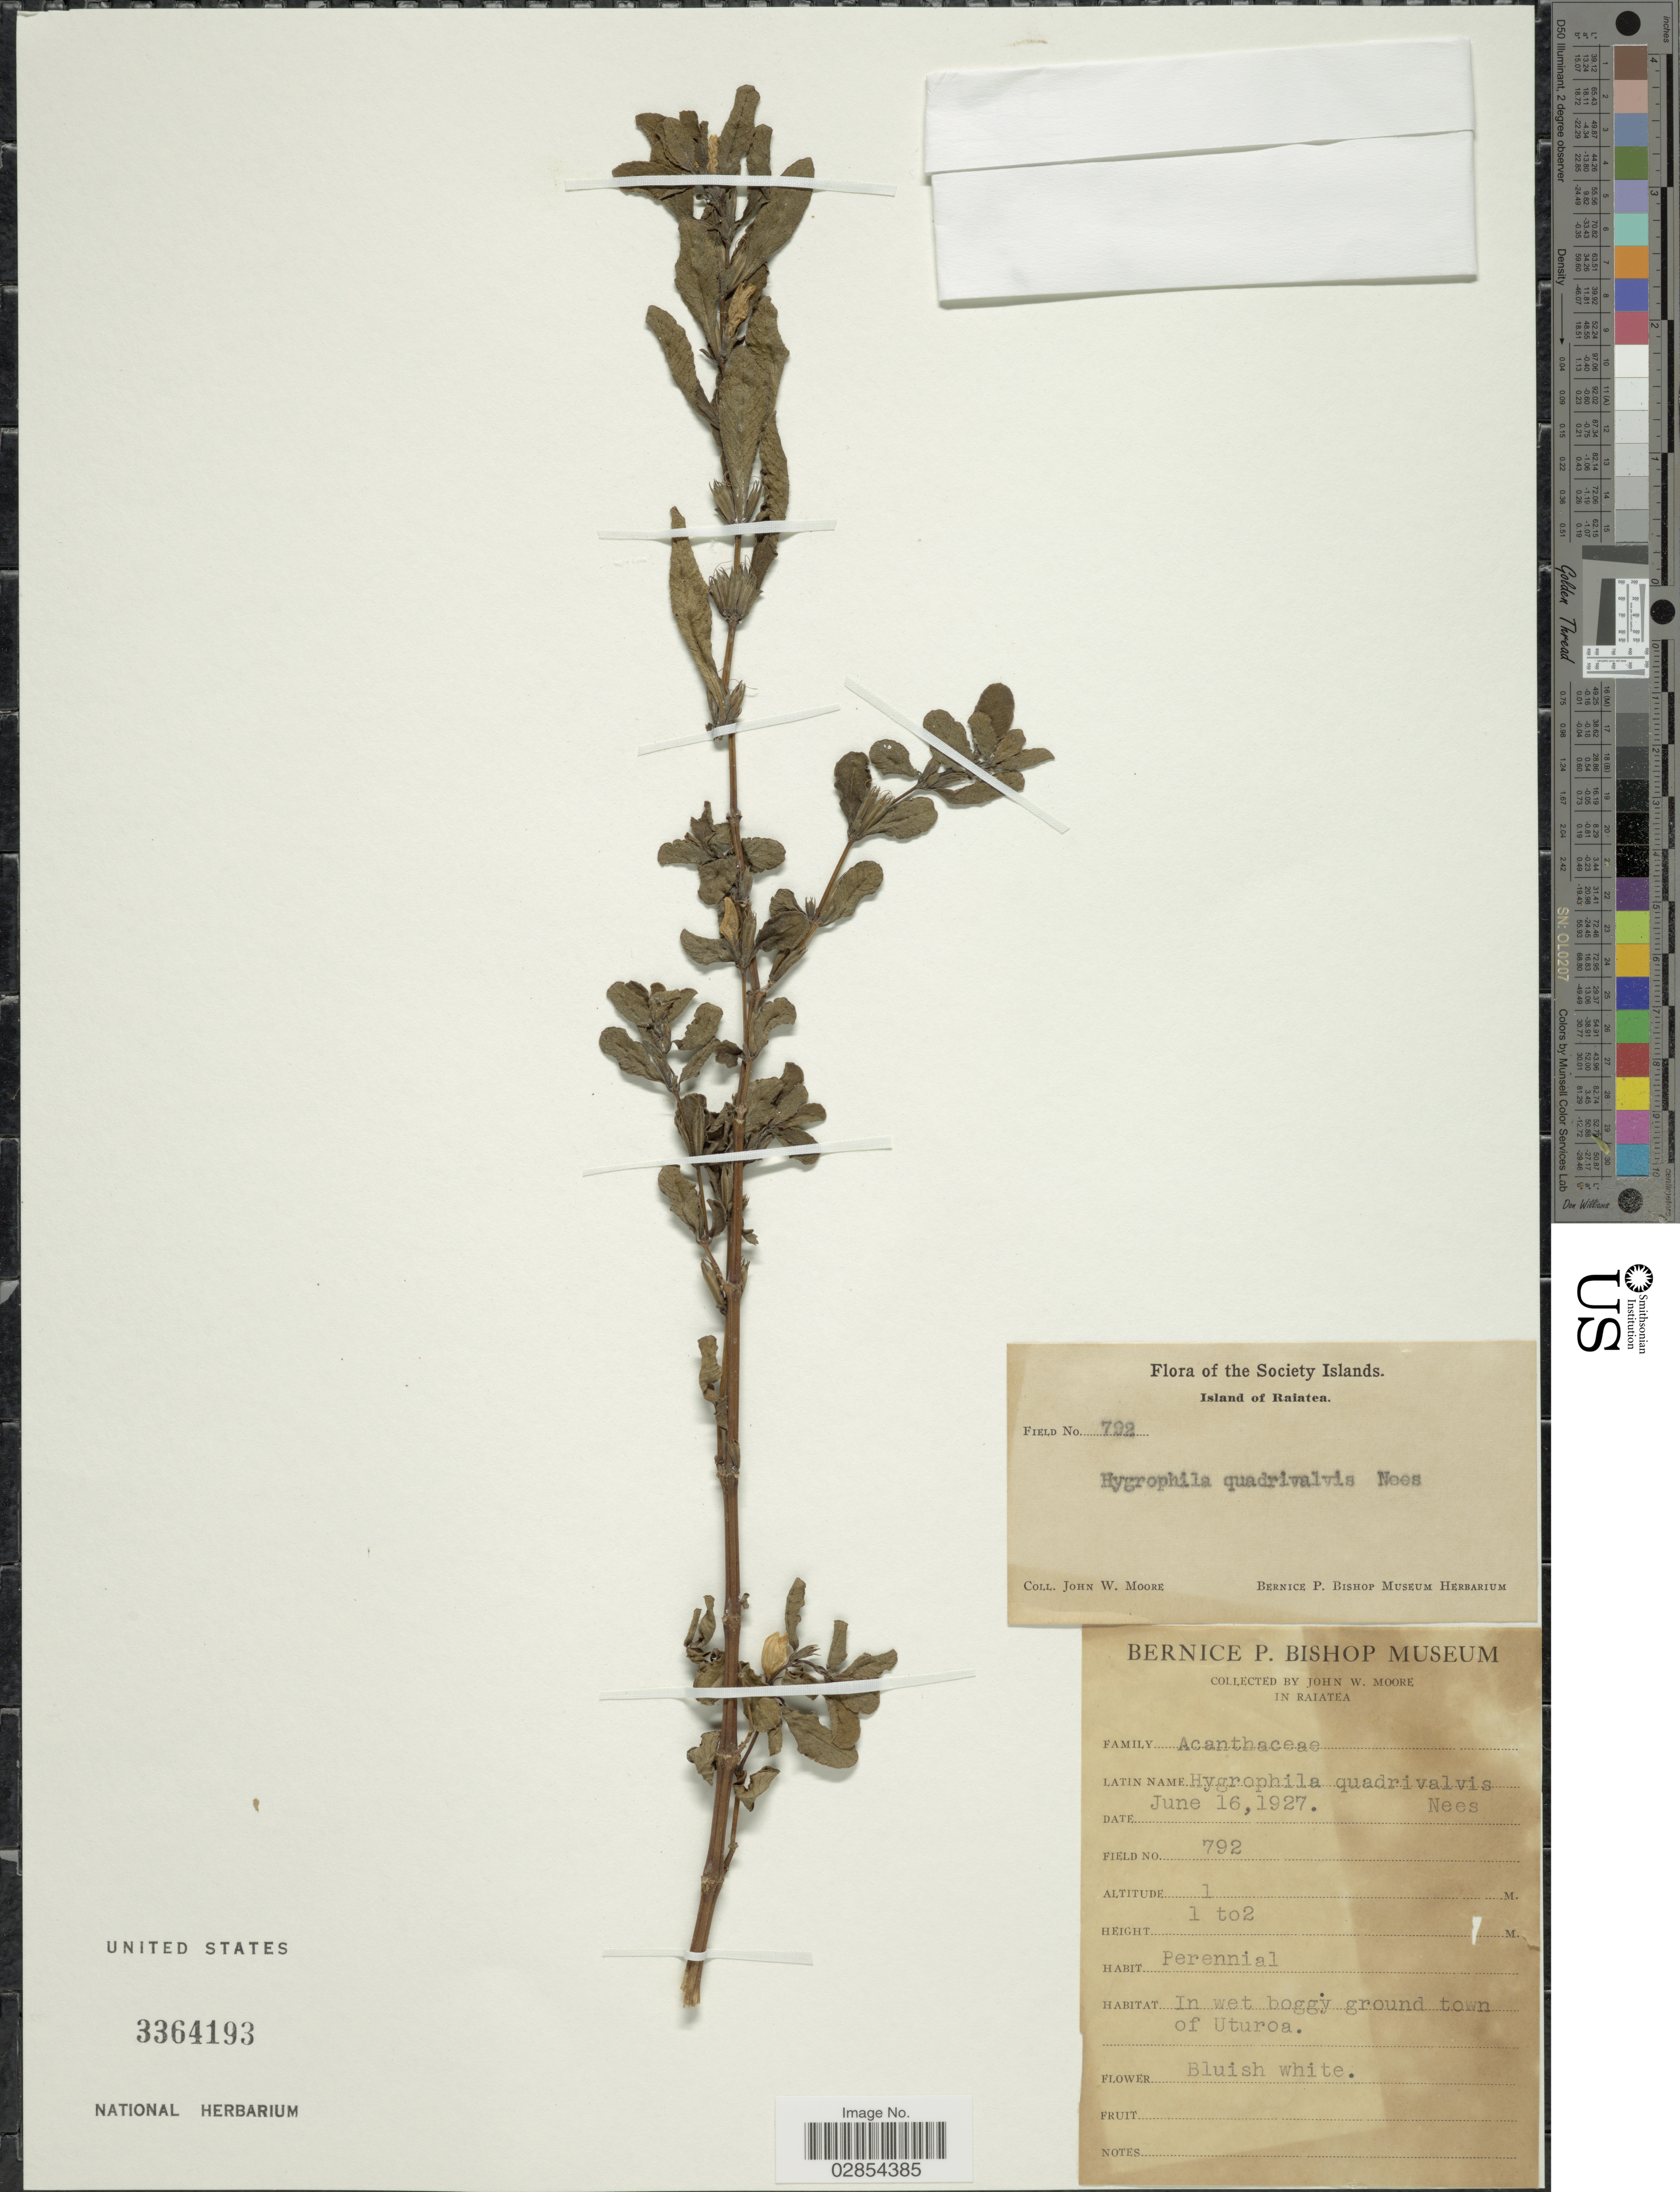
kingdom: Plantae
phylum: Tracheophyta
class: Magnoliopsida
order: Lamiales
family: Acanthaceae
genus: Hygrophila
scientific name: Hygrophila saxatilis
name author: Ridl.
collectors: J. Moore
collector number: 792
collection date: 1927-06-16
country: French Polynesia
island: Raiatea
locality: Society Islands. Island of Raiatea. In wet boggy ground town of Uturoa.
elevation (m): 1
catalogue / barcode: US 3364193